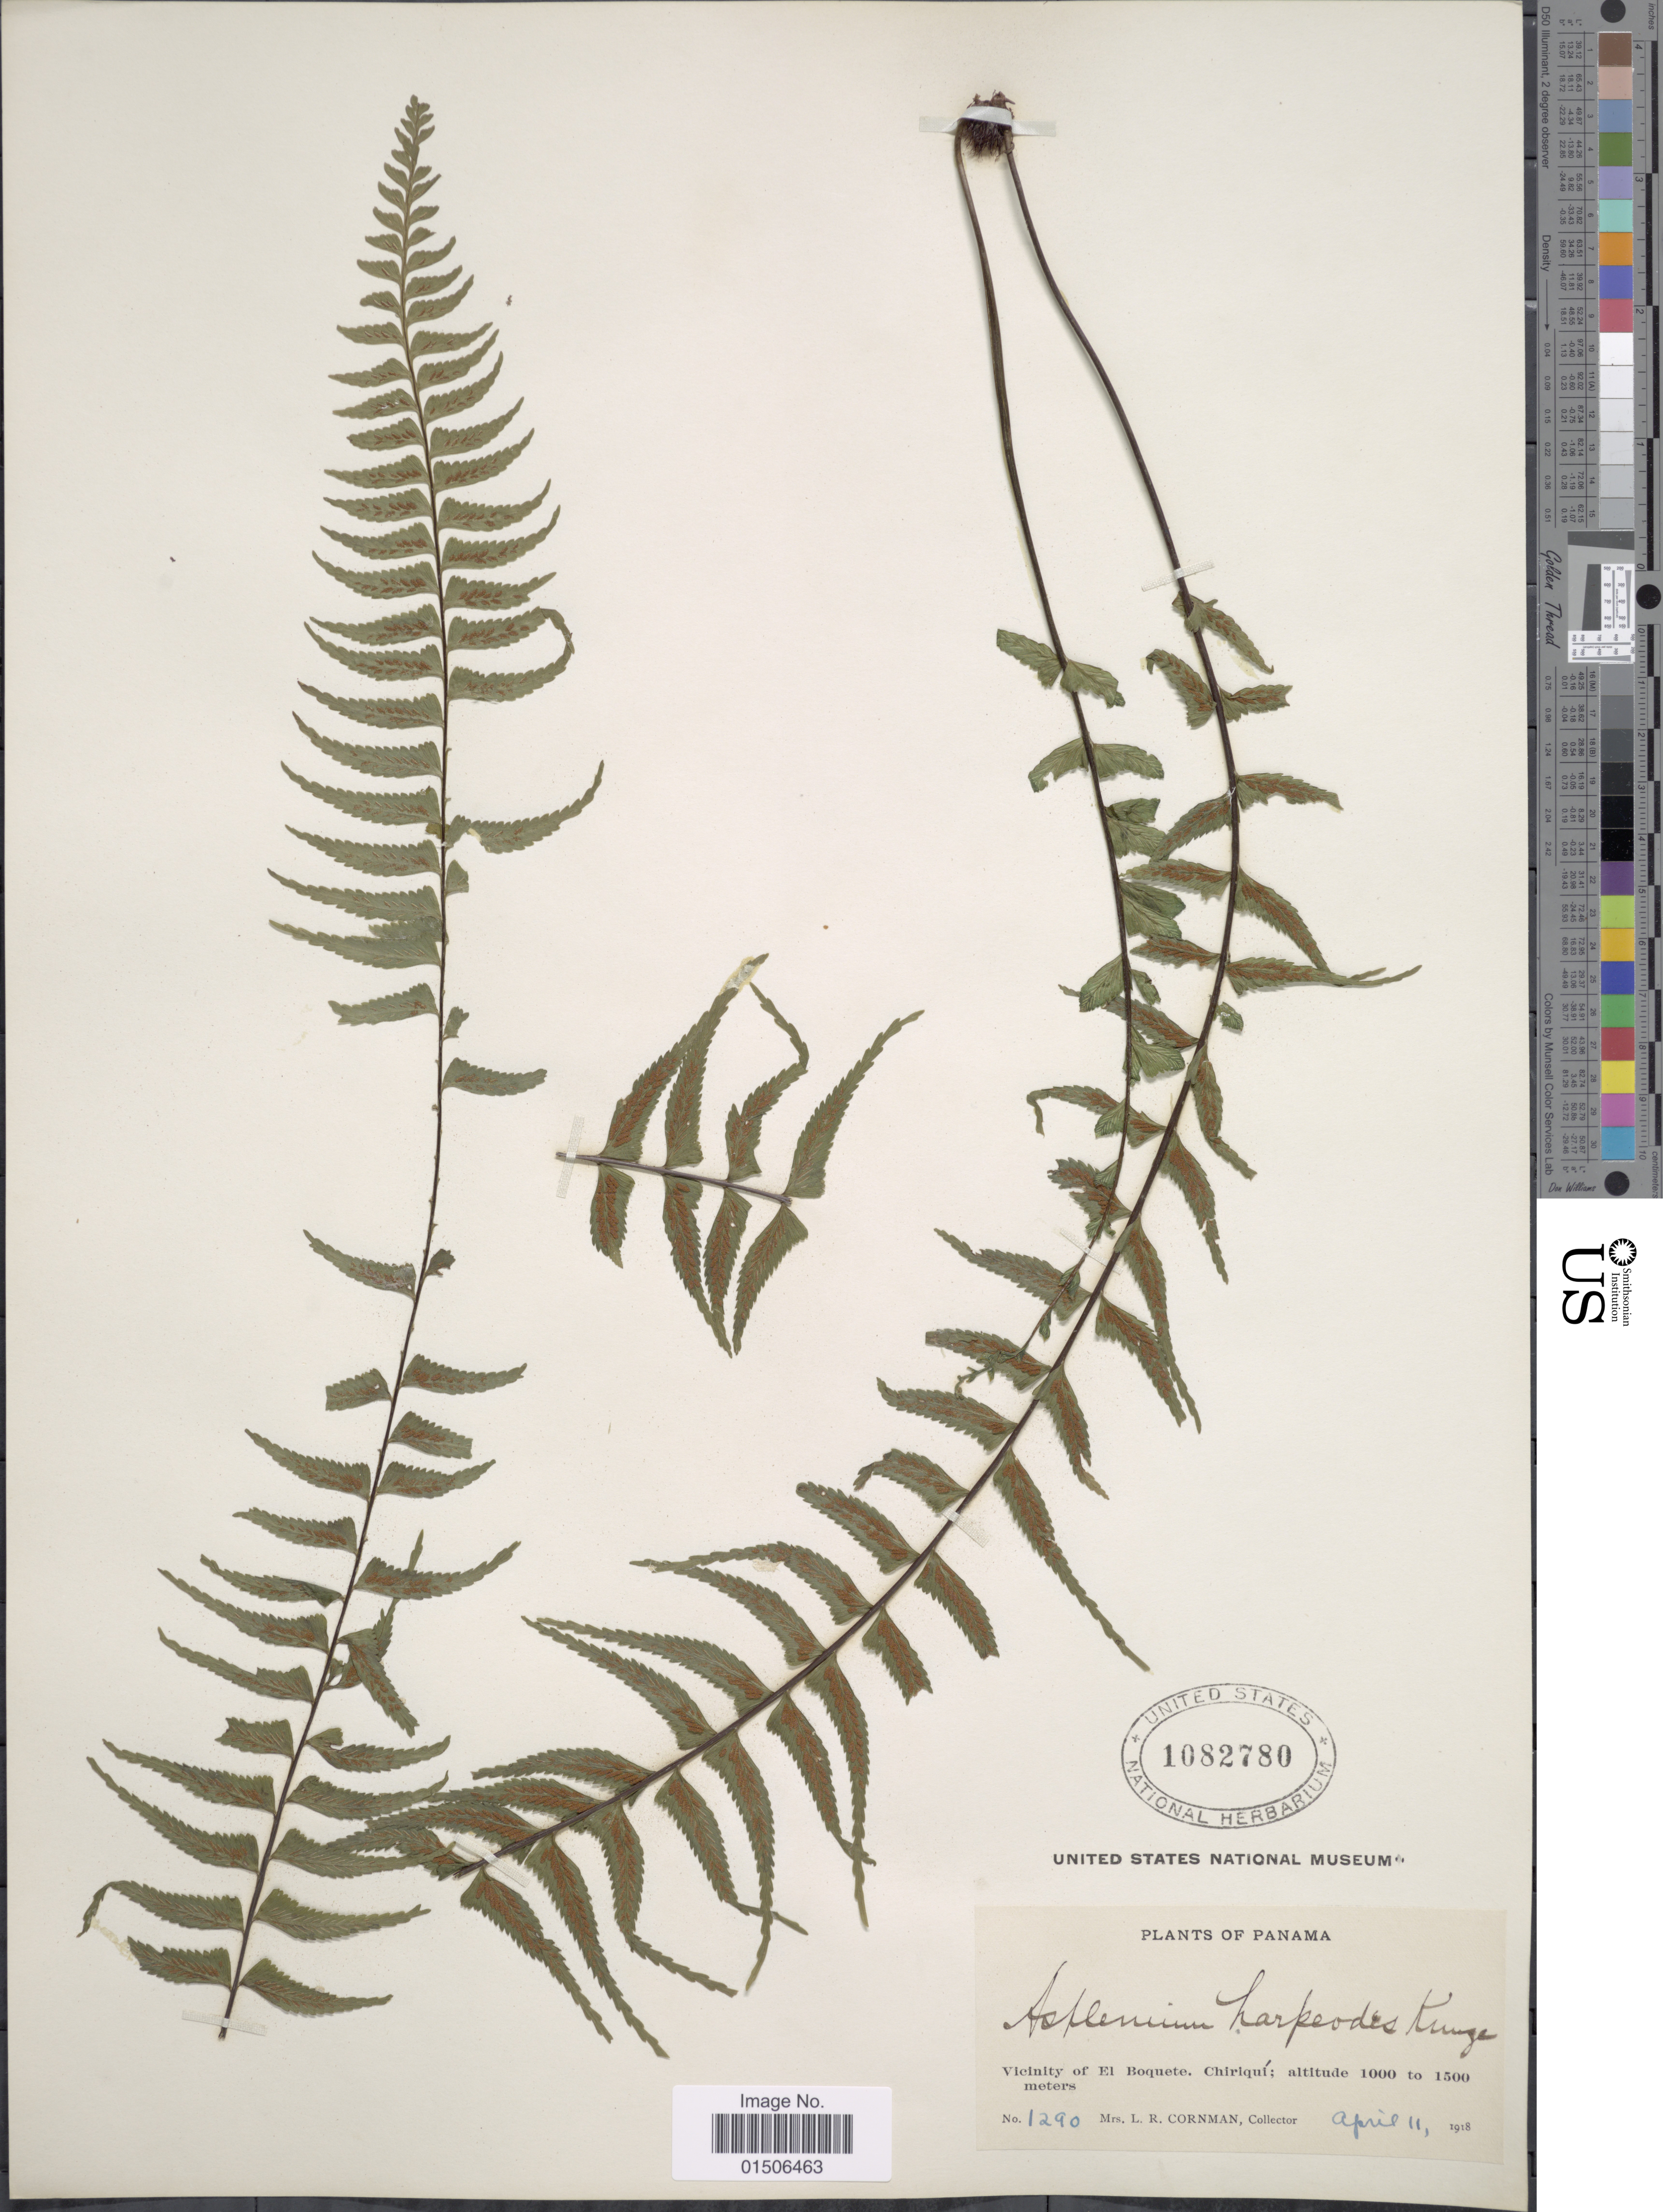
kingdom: Plantae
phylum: Tracheophyta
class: Polypodiopsida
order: Polypodiales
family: Aspleniaceae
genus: Asplenium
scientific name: Asplenium harpeodes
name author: Kunze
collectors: L. Cornman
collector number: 1290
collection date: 1918-04-11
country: Panama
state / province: Chiriqui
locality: Vicinity of El Boquete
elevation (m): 1000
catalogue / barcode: US 1082780